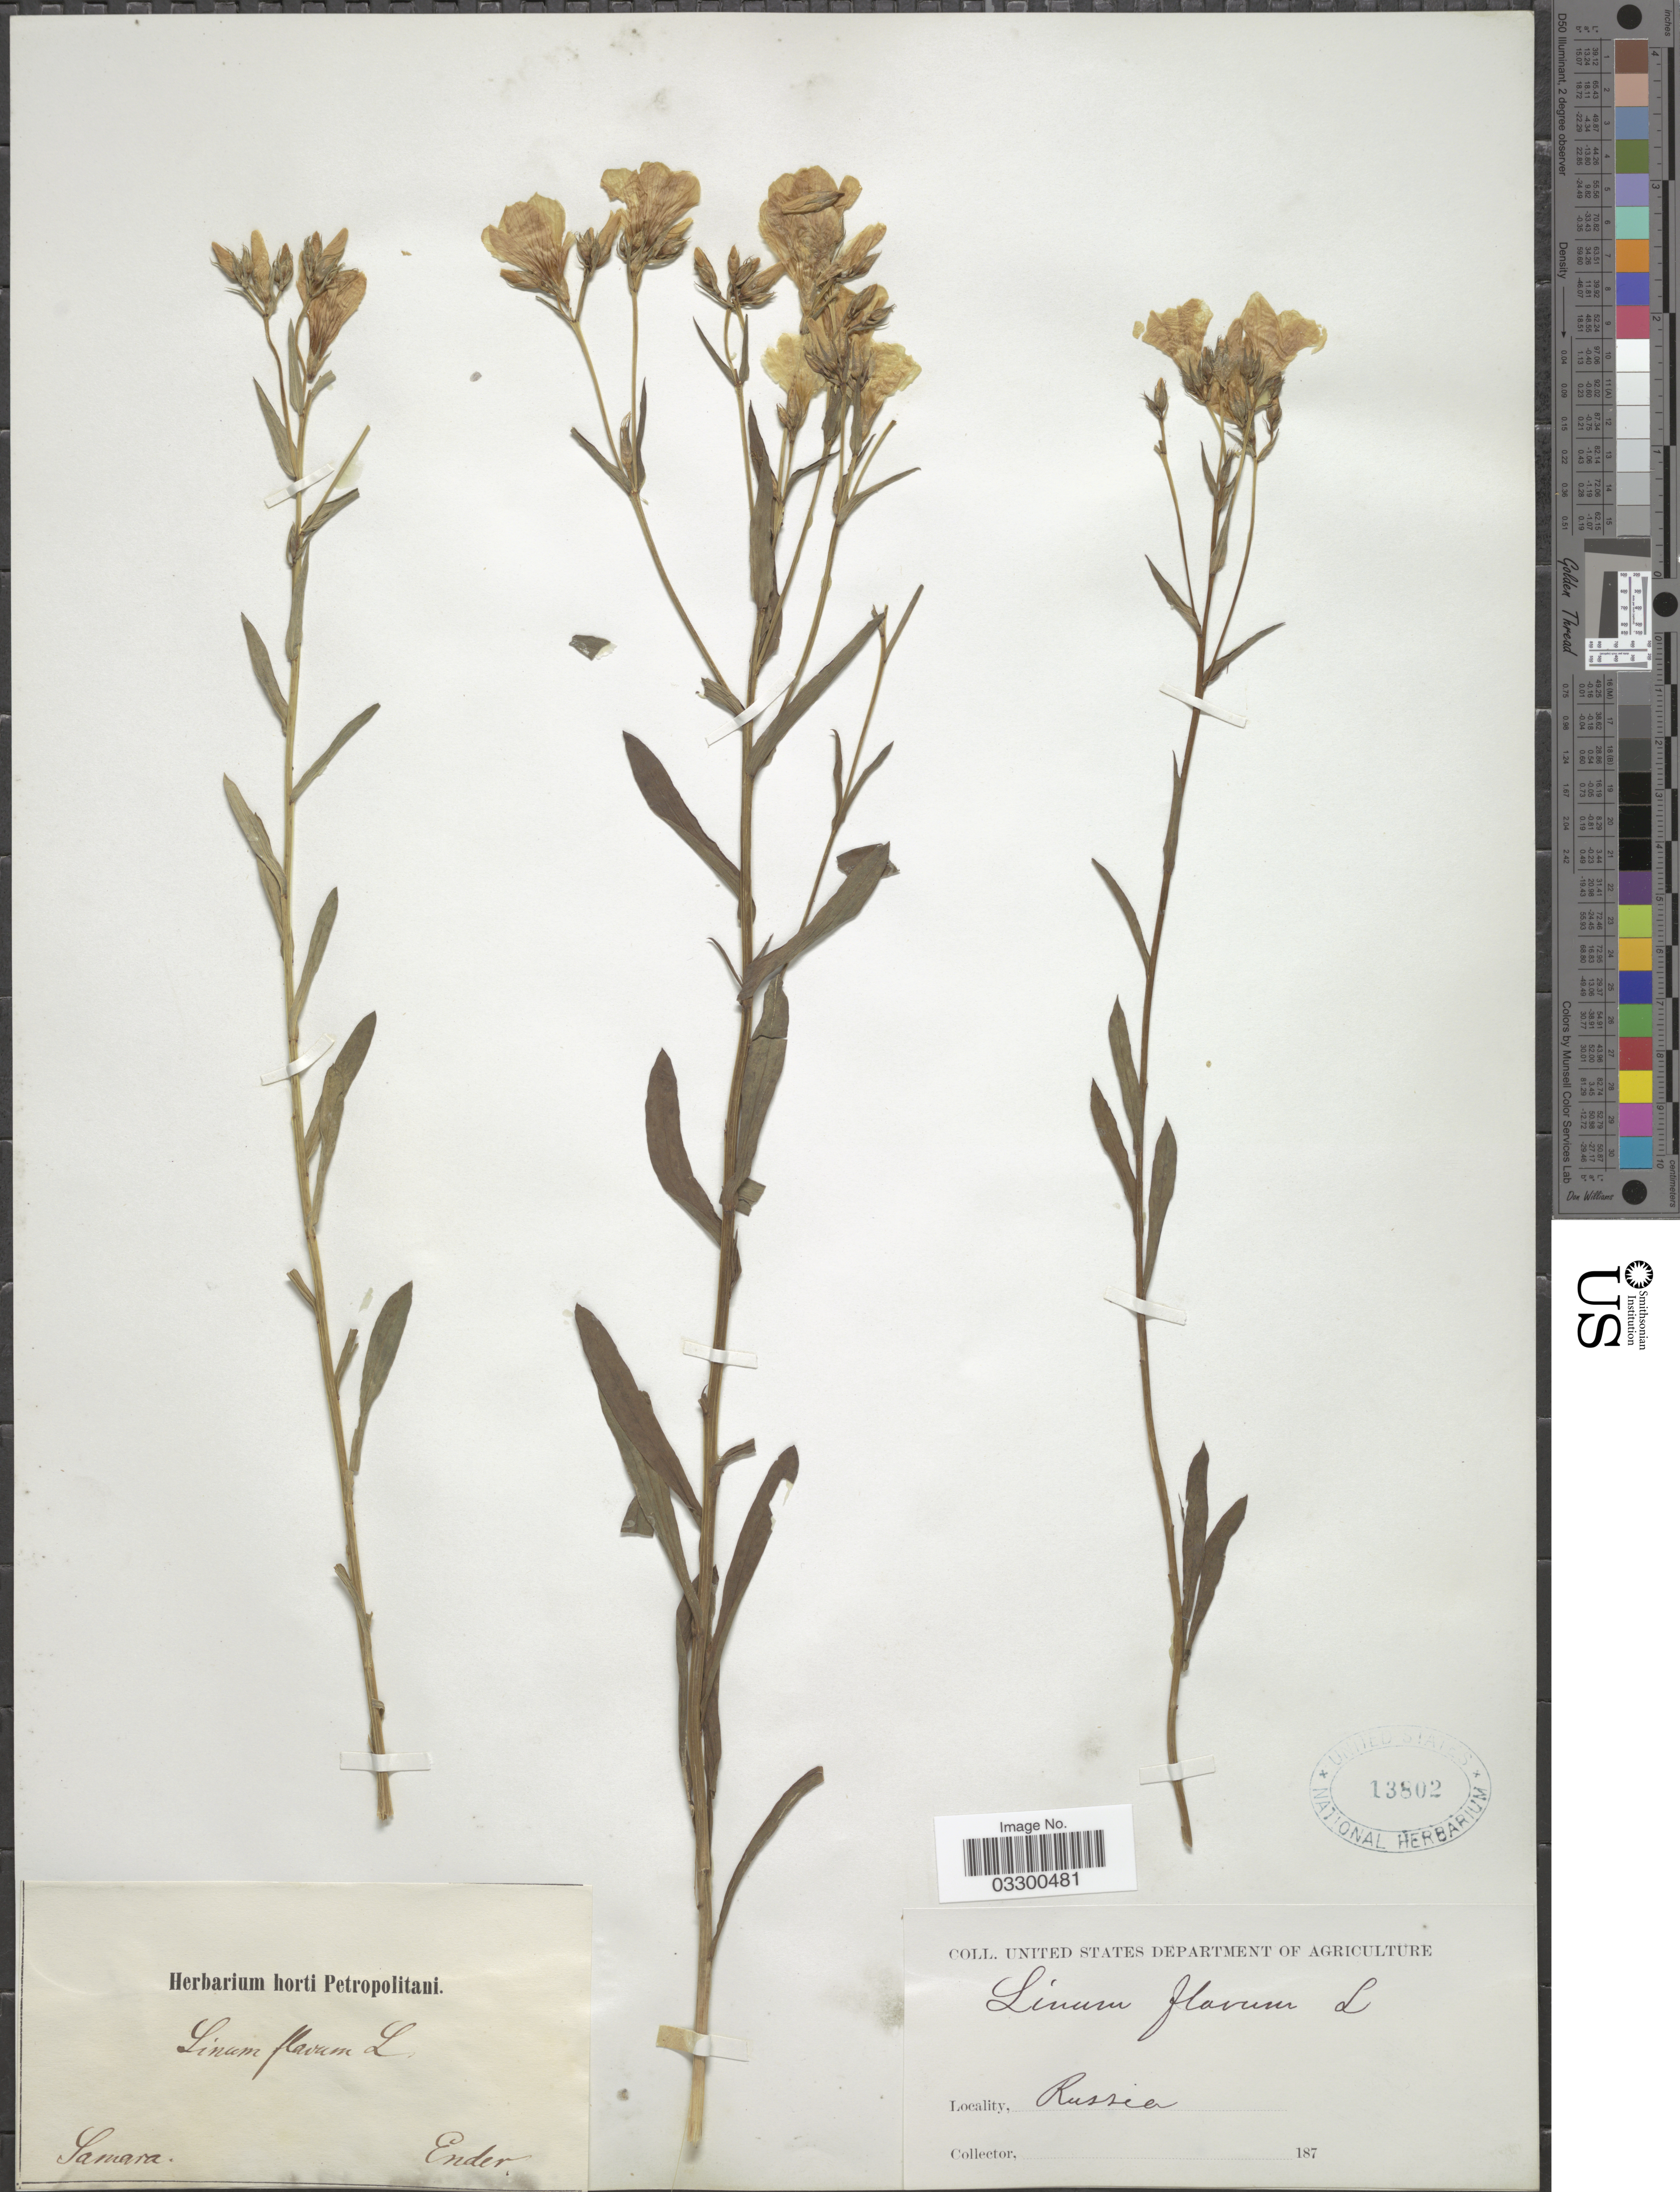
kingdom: Plantae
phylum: Tracheophyta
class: Magnoliopsida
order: Malpighiales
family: Linaceae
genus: Linum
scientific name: Linum flavum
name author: L.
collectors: Ender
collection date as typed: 187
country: Russian Federation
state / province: Samara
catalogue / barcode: US 13802